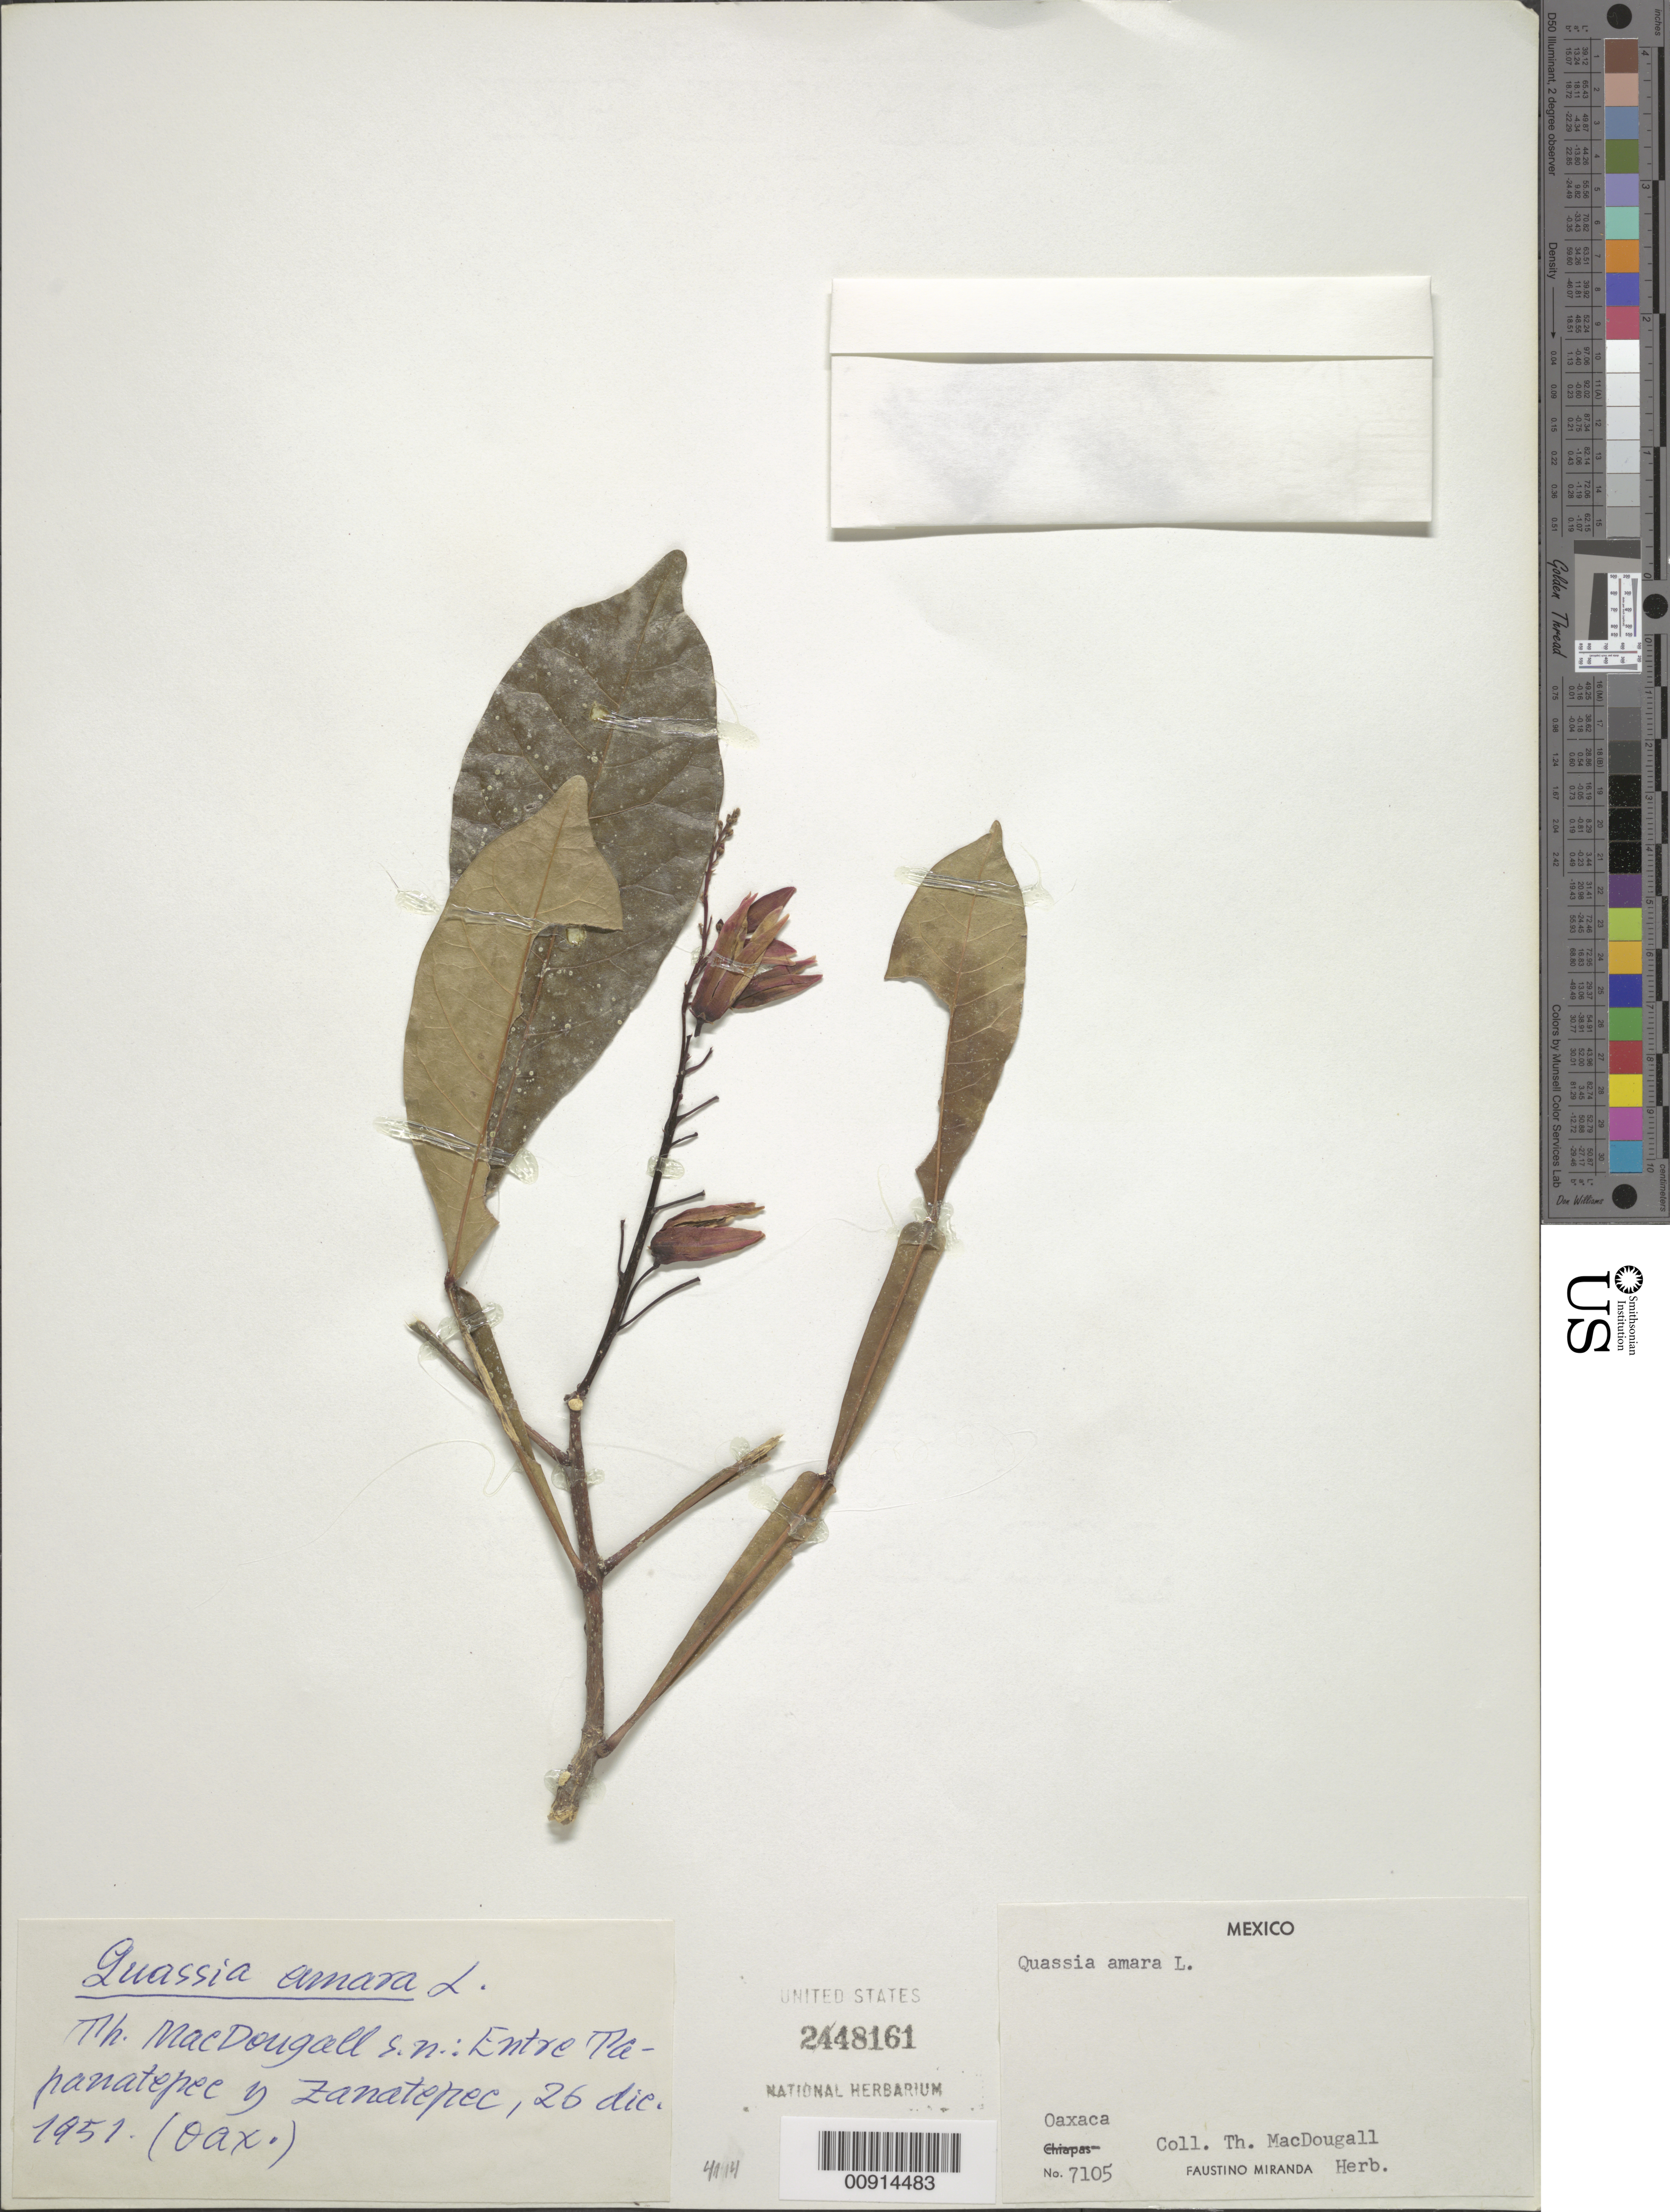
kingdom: Plantae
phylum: Tracheophyta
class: Magnoliopsida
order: Sapindales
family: Simaroubaceae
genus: Quassia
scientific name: Quassia amara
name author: L.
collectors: T. Macdougall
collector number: F. Miranda Herb. 7105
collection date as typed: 26 Dec 1951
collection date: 1951-12-26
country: Mexico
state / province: Oaxaca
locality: Entre Tapanatepec y Zanatepec, Oaxaca.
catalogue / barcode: US 2448161